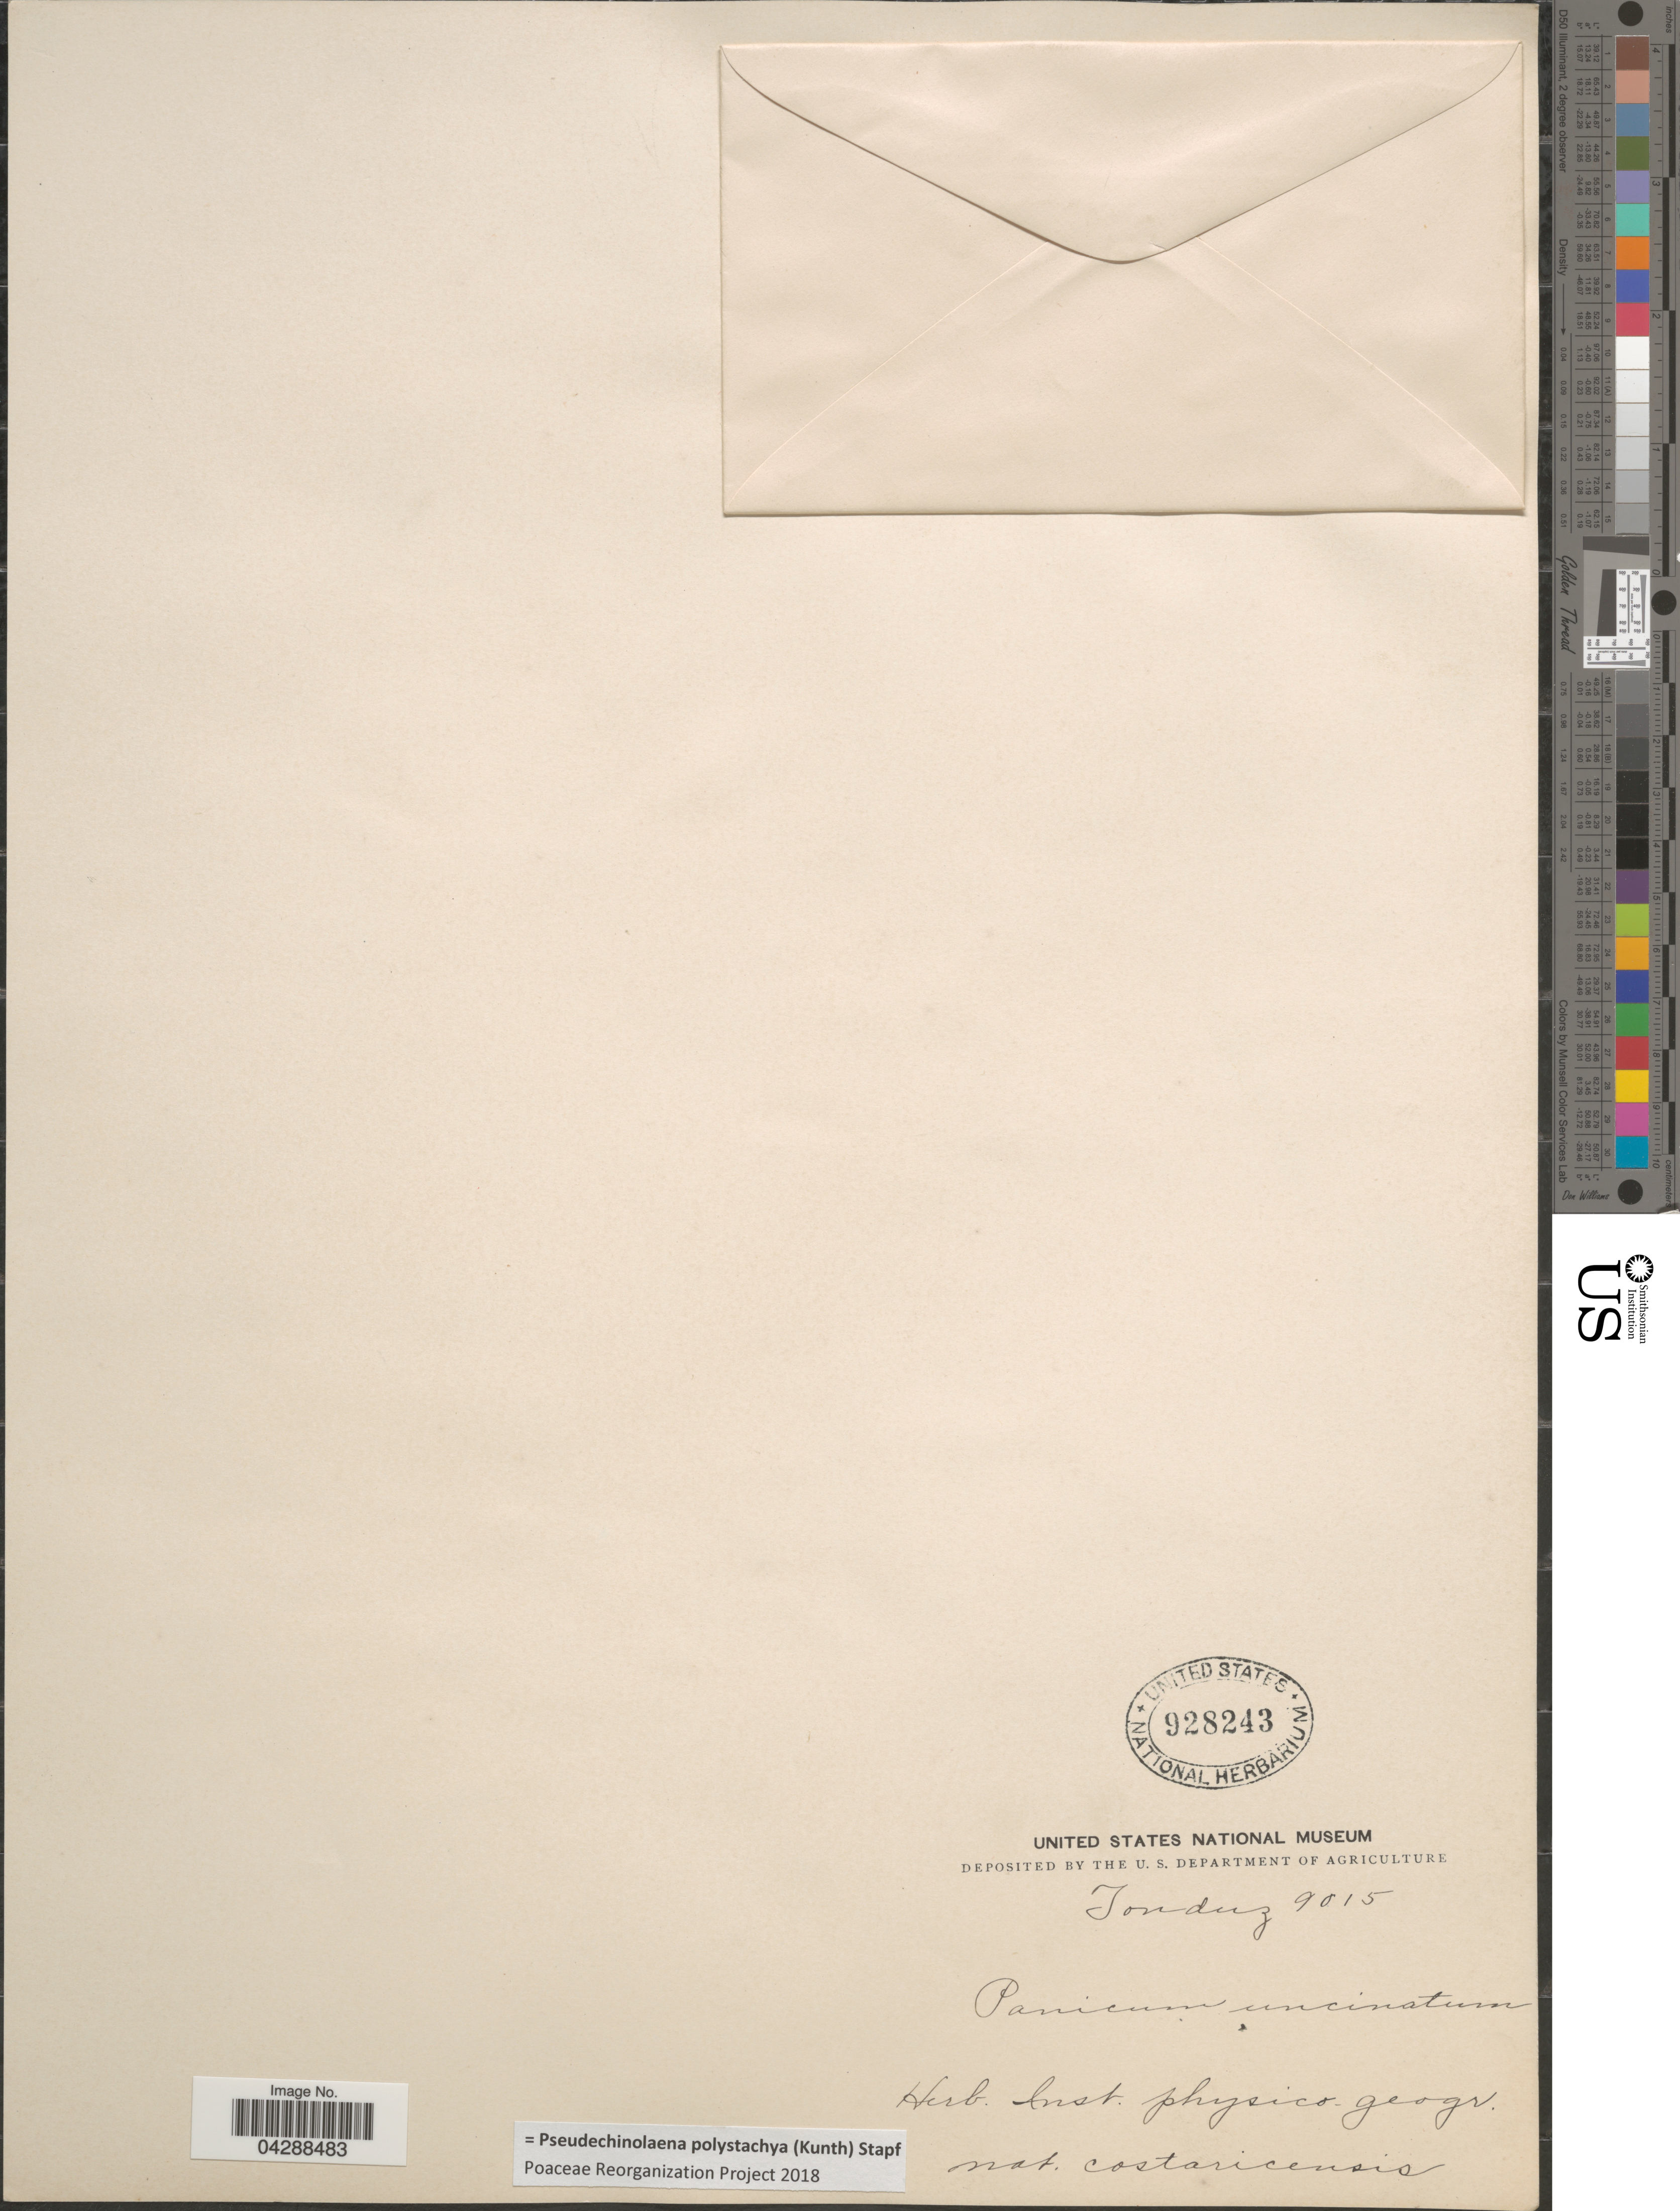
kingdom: Plantae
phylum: Tracheophyta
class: Liliopsida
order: Poales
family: Poaceae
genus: Pseudechinolaena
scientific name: Pseudechinolaena polystachya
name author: (Kunth) Stapf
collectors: Tonduz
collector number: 9015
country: Costa Rica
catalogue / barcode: US 928243